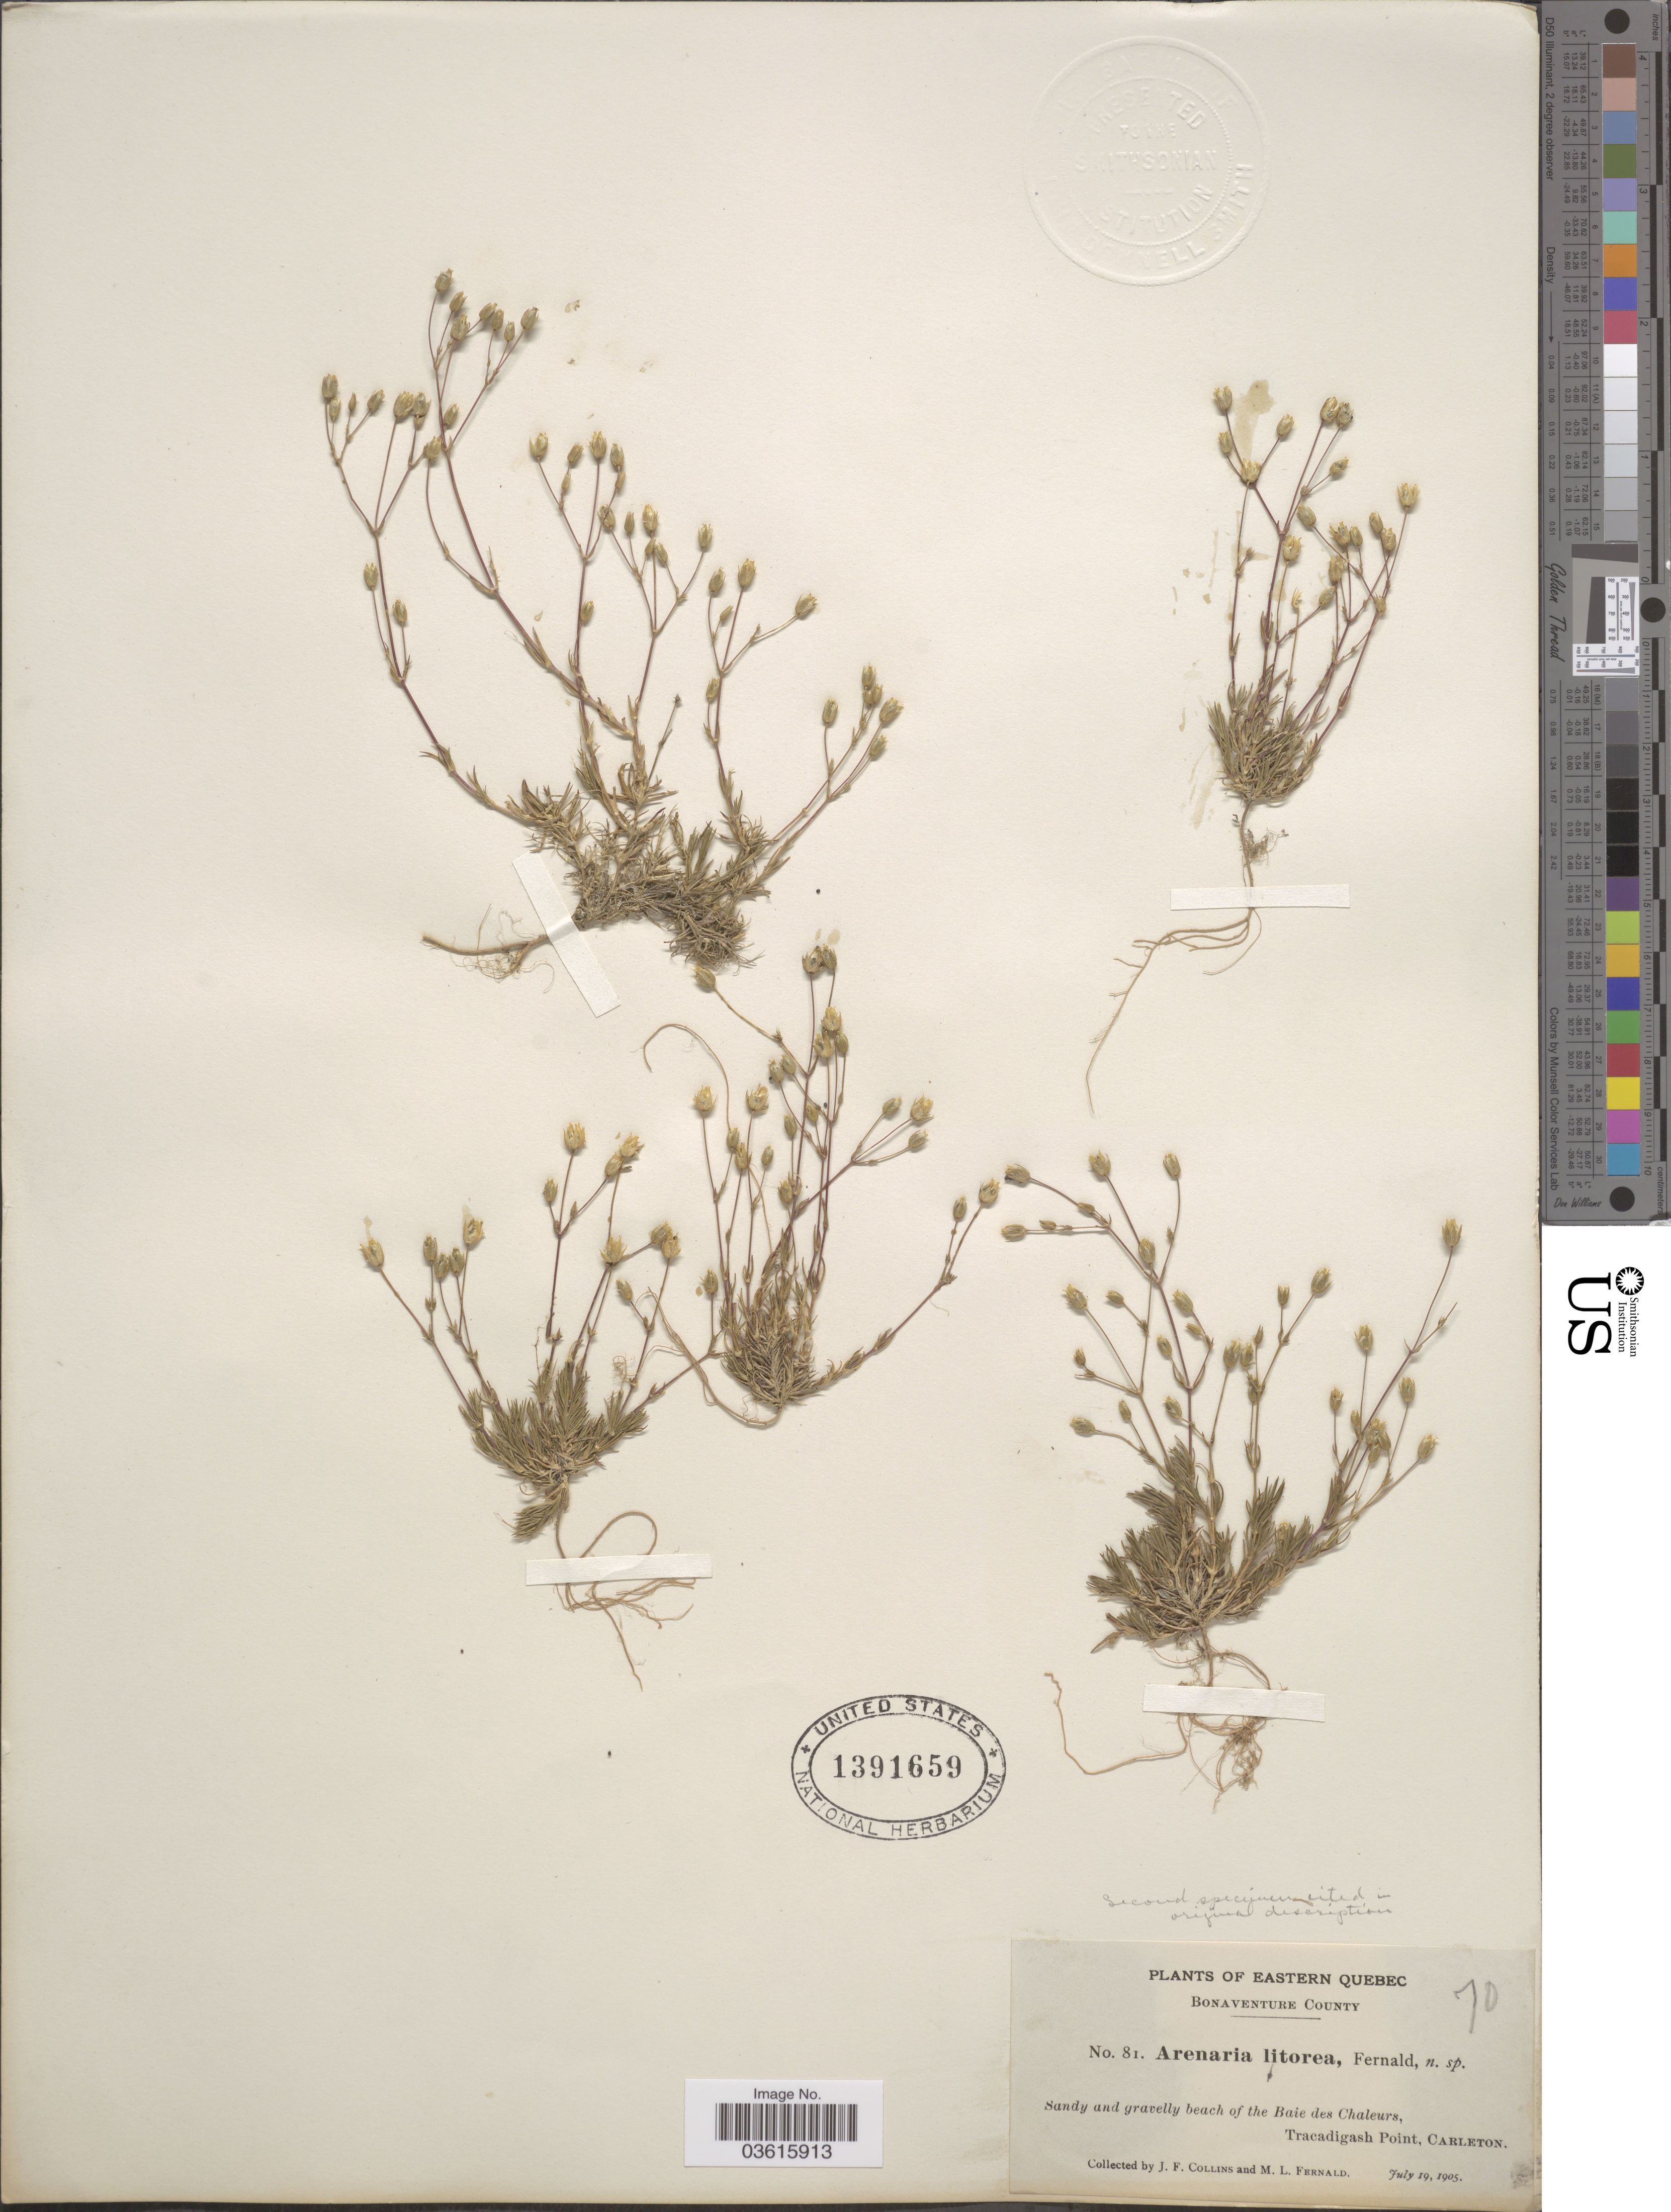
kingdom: Plantae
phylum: Tracheophyta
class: Magnoliopsida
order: Caryophyllales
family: Caryophyllaceae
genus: Minuartia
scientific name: Minuartia dawsonensis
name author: (Britton) House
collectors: J. Collins & M. L. Fernald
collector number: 81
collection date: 1905-07-19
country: Canada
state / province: Quebec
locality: Eastern Quebec. Bonaventure County. Sandy and gravelly beach of the Baie des Chaleurs, Tracadigash Point, Carleton.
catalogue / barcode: US 1391659